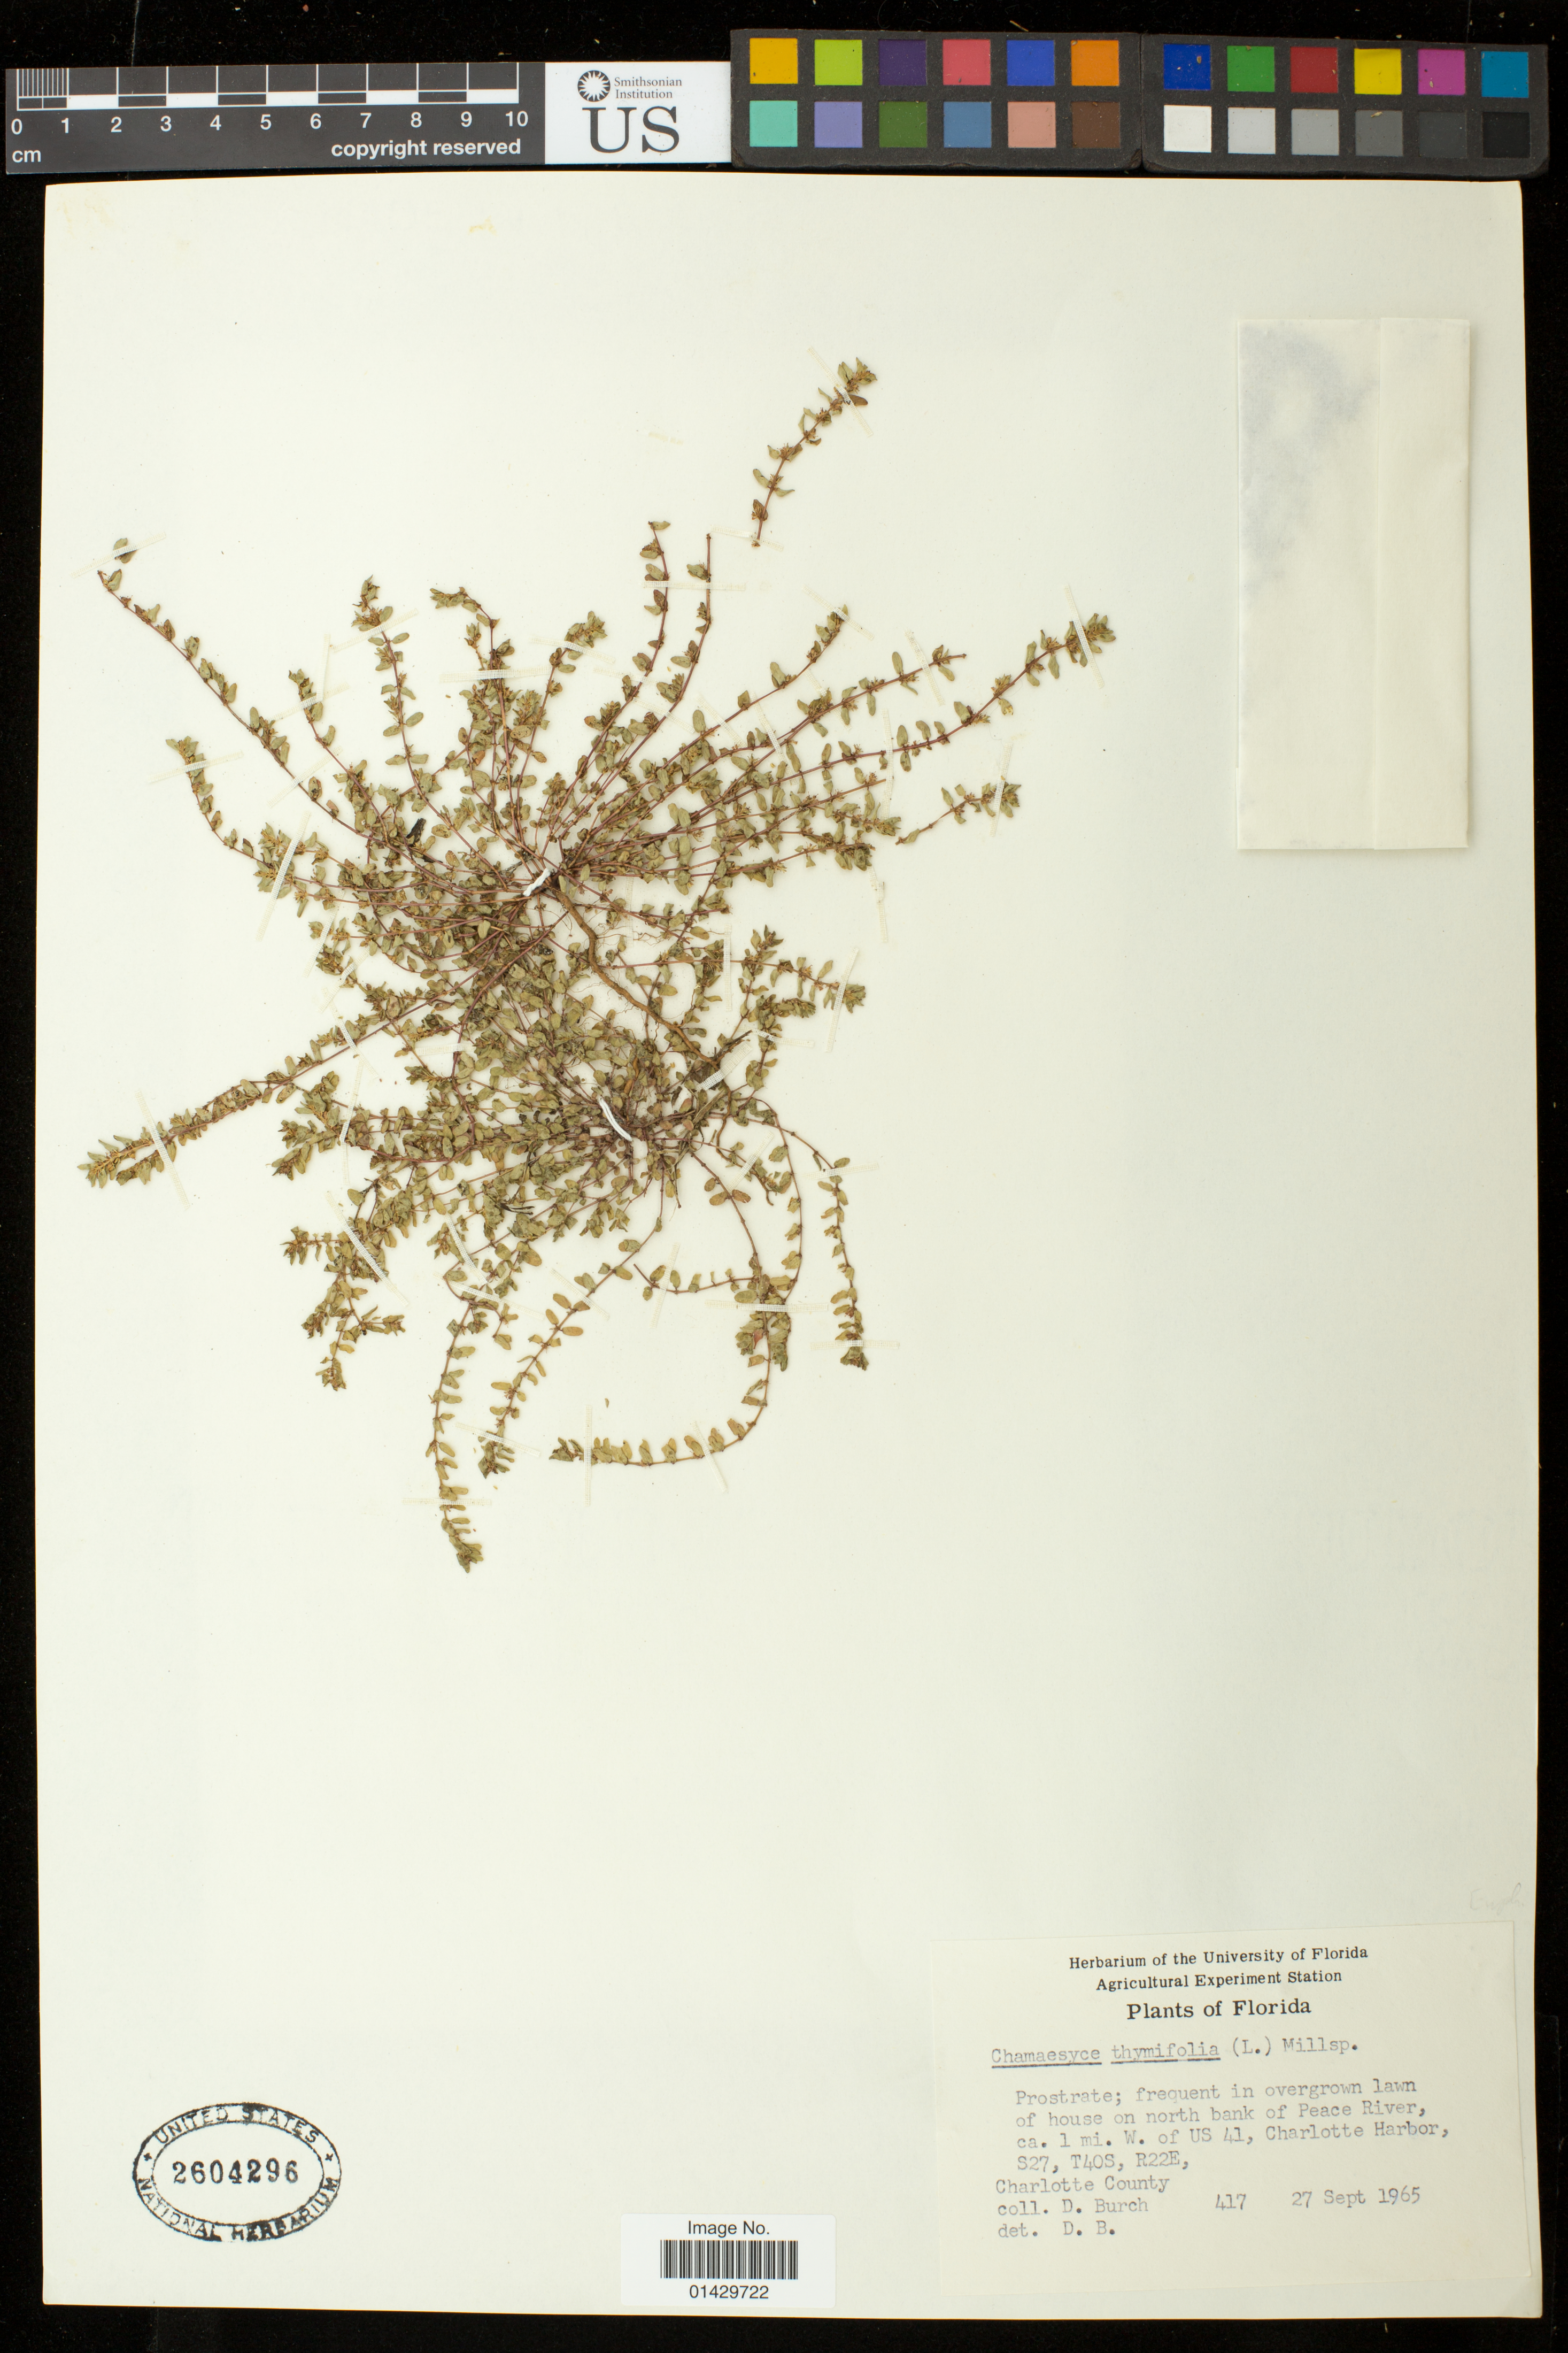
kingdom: Plantae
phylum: Tracheophyta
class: Magnoliopsida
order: Malpighiales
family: Euphorbiaceae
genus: Euphorbia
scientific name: Euphorbia thymifolia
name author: L.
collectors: D. Burch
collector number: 417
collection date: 1965-09-27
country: United States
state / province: Florida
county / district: Charlotte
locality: Overgrown lawn of house on north bank of Peace River, ca. 1 mi. W. of US 41, Charlotte Harbor, S27, T40S, R22E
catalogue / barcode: US 2604296